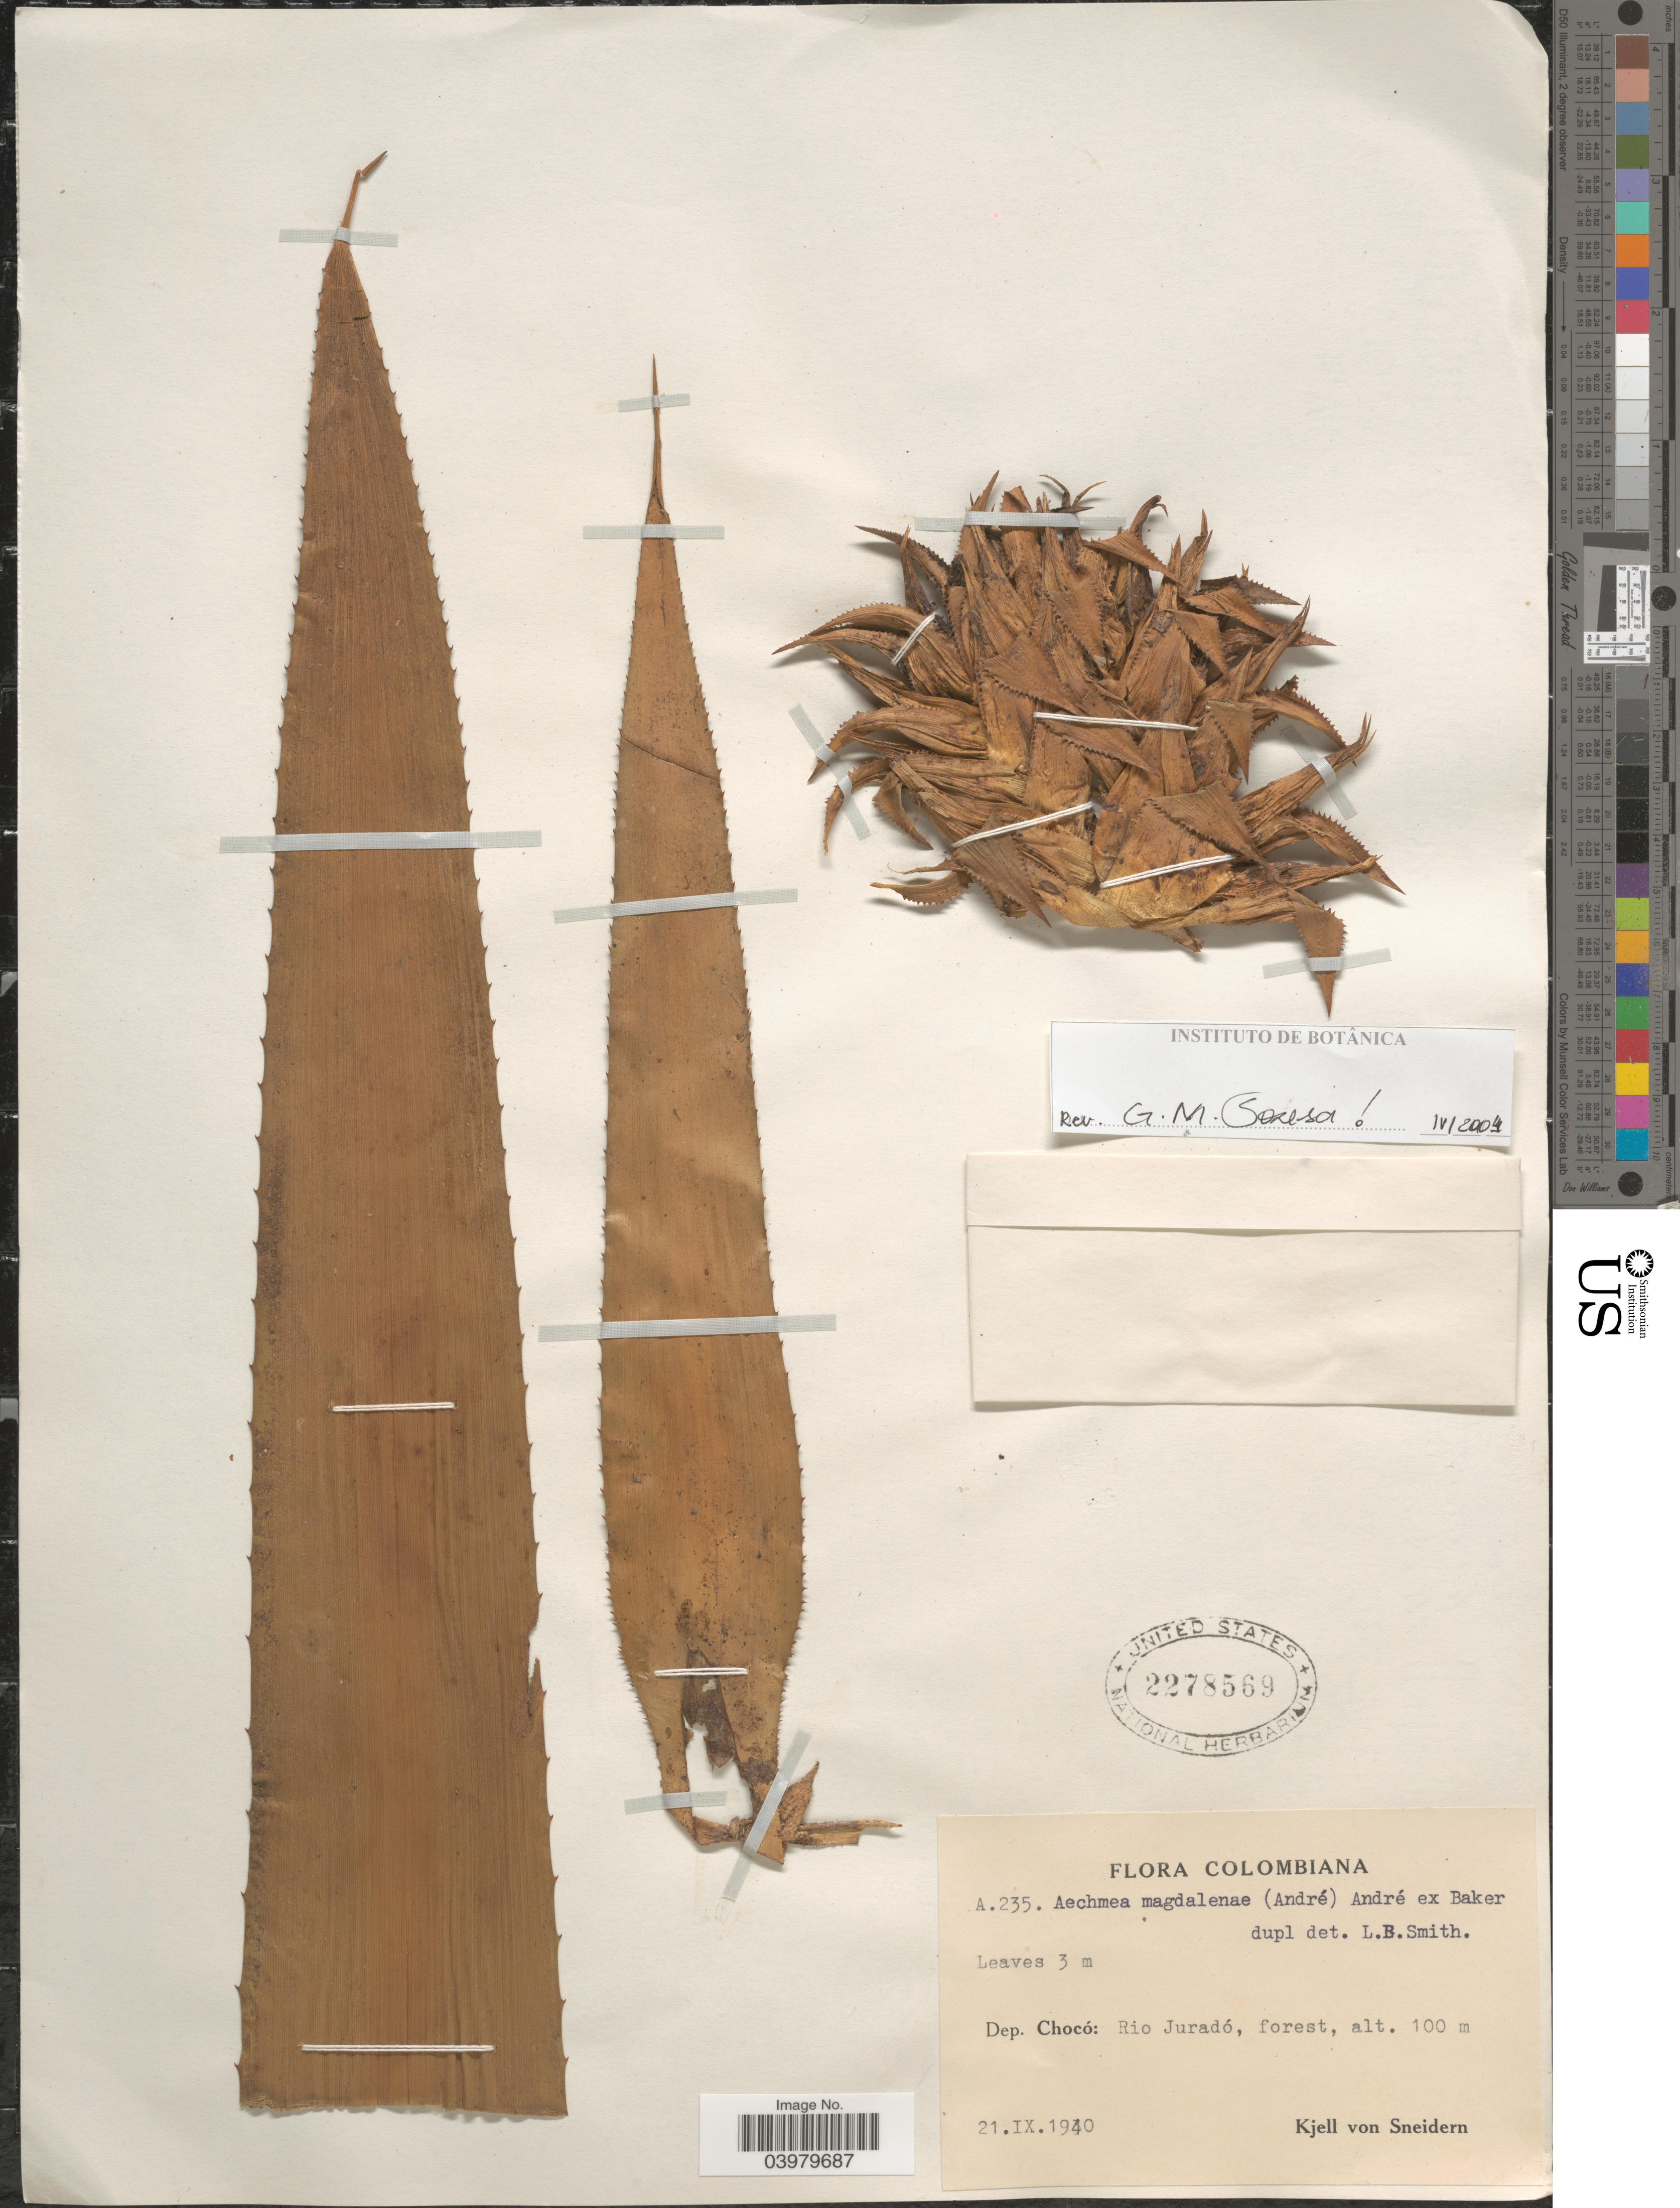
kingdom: Plantae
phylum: Tracheophyta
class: Liliopsida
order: Poales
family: Bromeliaceae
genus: Aechmea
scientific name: Aechmea magdalenae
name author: (André) André ex Baker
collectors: K. von Sneidern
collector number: A235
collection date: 1940-09-21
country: Colombia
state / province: Chocó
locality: Dep. Chocó: Rio Juradó.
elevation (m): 100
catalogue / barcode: US 2278569